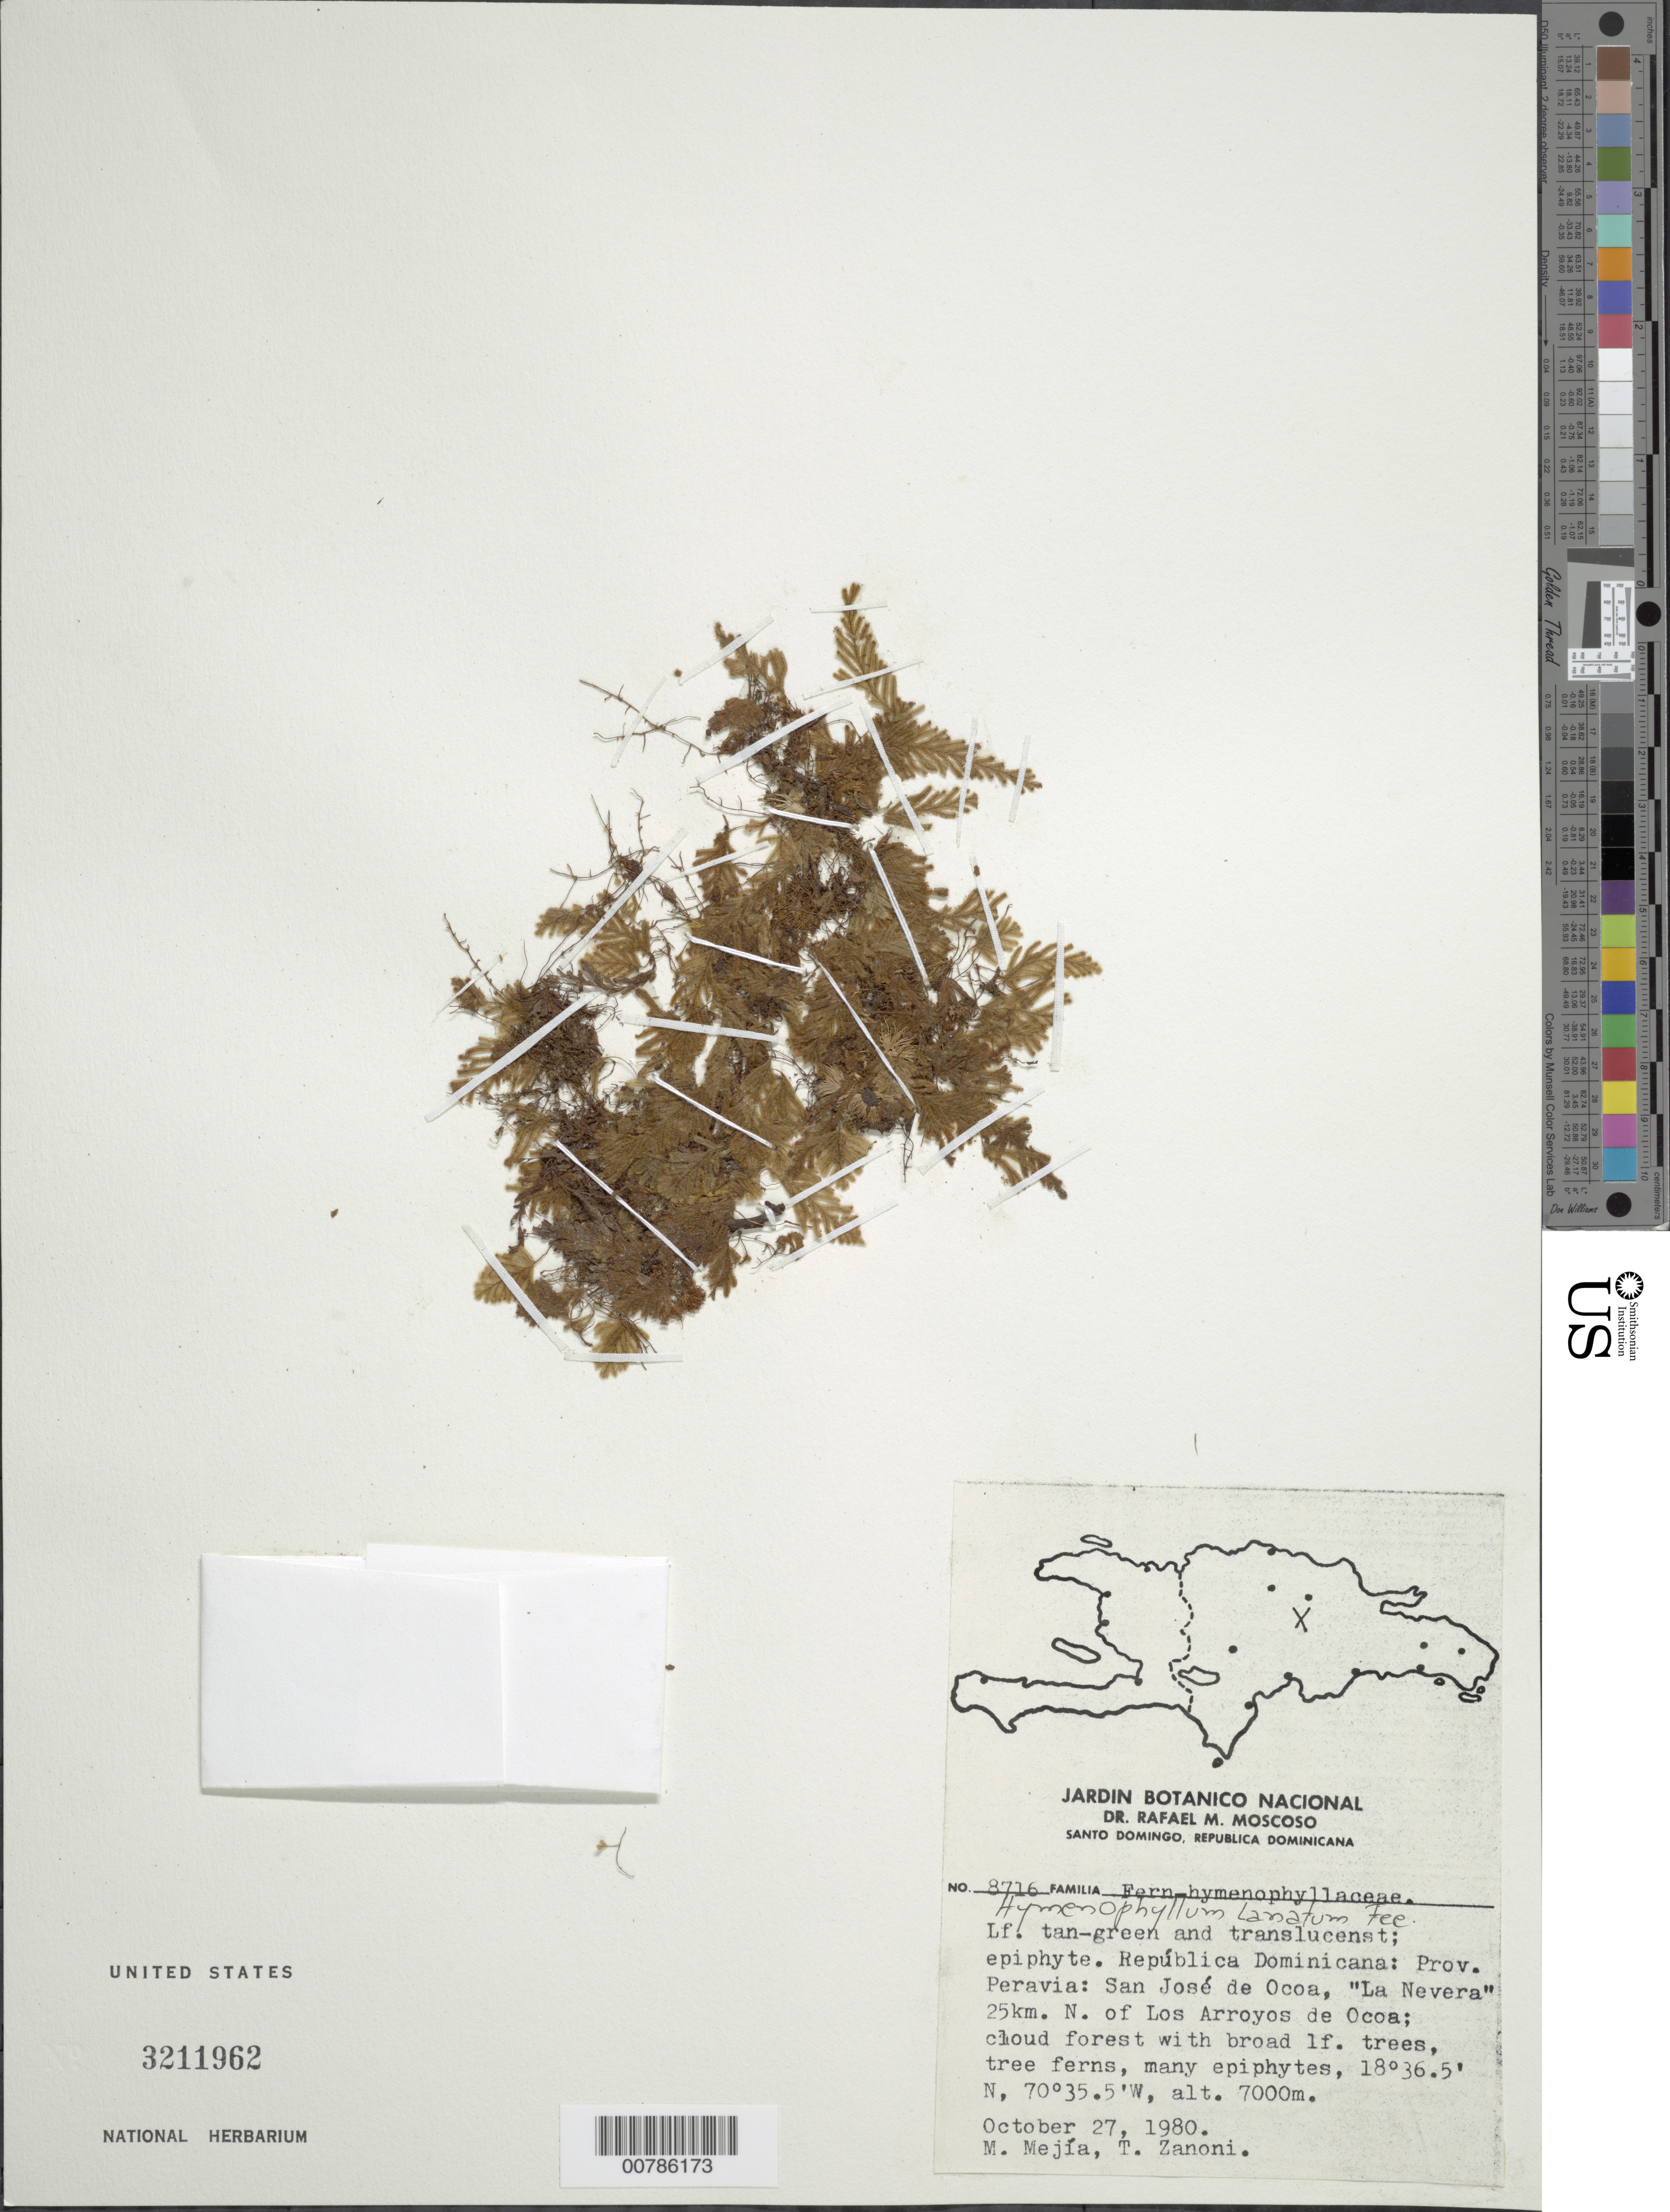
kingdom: Plantae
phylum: Tracheophyta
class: Polypodiopsida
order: Hymenophyllales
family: Hymenophyllaceae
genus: Hymenophyllum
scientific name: Hymenophyllum lanatum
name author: Fée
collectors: M. Mejia & T. A. Zanoni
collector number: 8716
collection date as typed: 27 Oct 1980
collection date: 1980-10-27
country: Dominican Republic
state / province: Peravia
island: Hispaniola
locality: San José de Ocoa, "La Nevera", 25 km N of Los Arroyos de Ocoa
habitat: Cloud forest with broad leaf trees, tree ferns, many epiphytes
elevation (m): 2134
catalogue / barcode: US 3211962